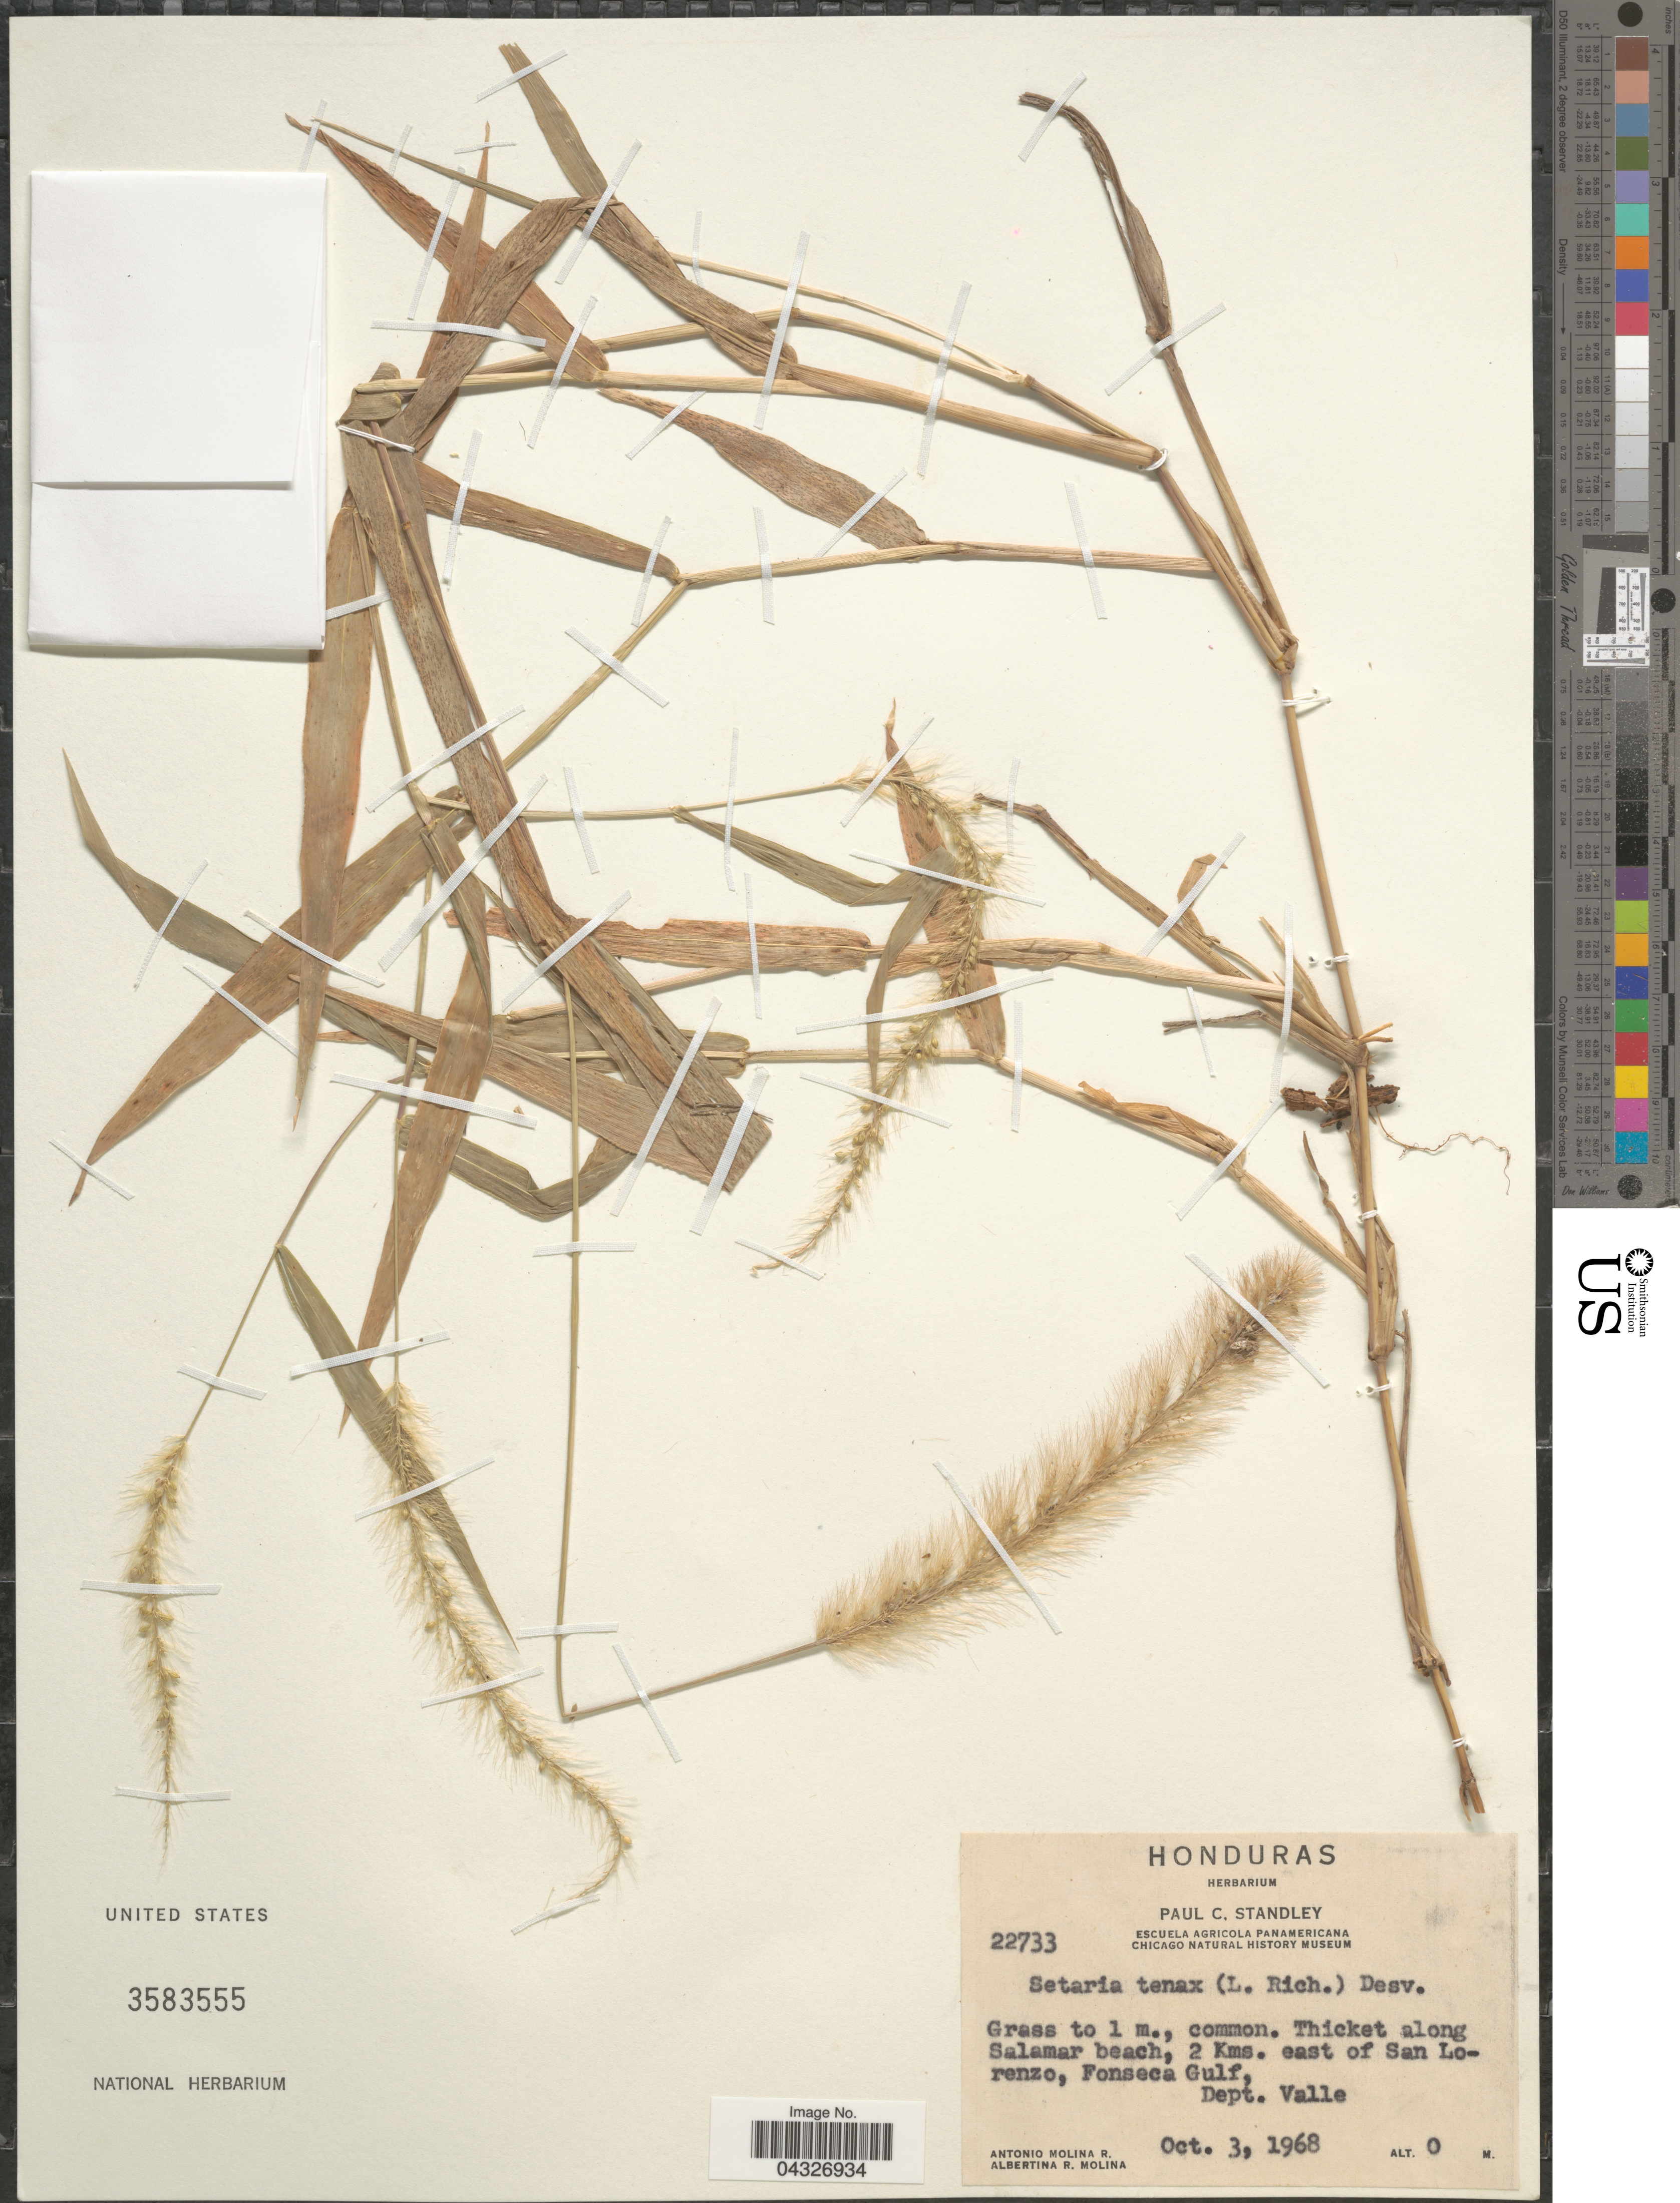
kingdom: Plantae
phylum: Tracheophyta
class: Liliopsida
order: Poales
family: Poaceae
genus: Setaria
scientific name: Setaria tenax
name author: (Rich.) Desv.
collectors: A. Molina R. & A. R. Molina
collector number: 22733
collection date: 1968-10-03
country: Honduras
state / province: Valle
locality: Thicket along Salamar beach, 2 Kms. east of San Lorenzo, fonseca Gulf, Dept. Valle.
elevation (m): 0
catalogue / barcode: US 3583555